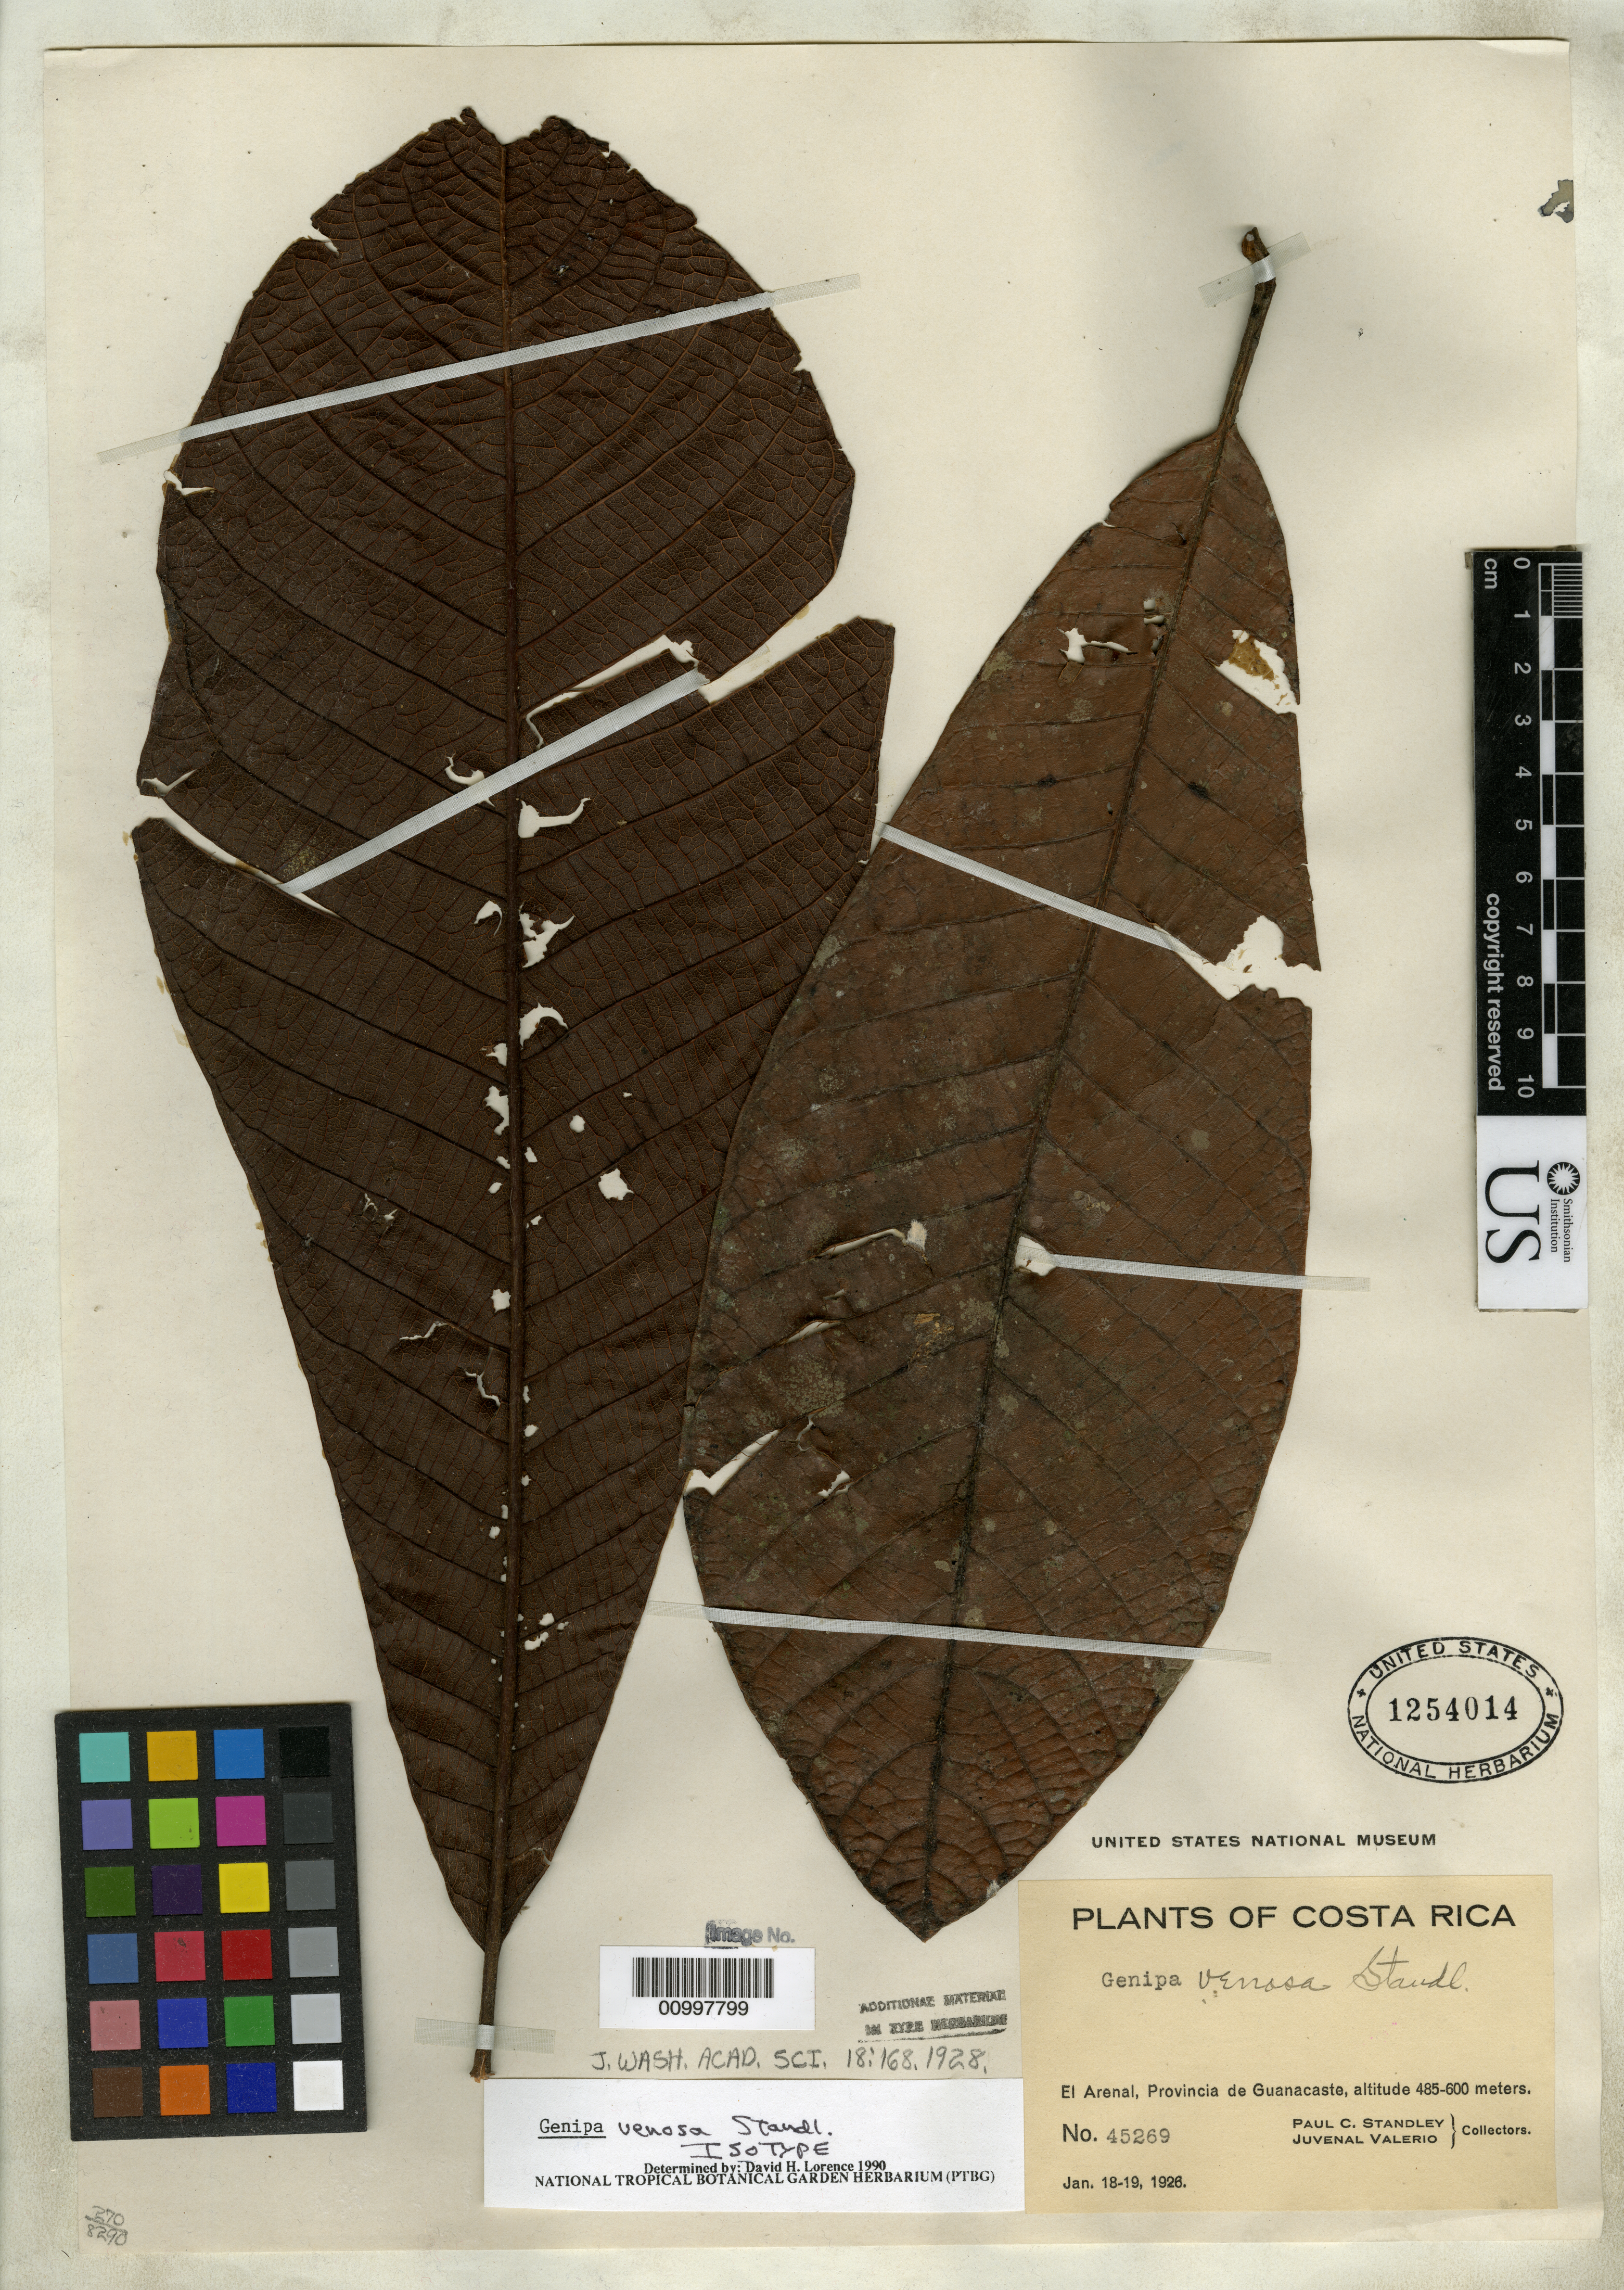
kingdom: Plantae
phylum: Tracheophyta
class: Magnoliopsida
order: Gentianales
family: Rubiaceae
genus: Genipa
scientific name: Genipa venosa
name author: Standl.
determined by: Lorence, David H., (PTBG), National Tropical Botanical Garden (UNITED STATES)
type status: Isotype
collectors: P. C. Standley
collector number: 45269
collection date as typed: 18 Jan 1926 to 19 Jan 1926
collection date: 1926-01-18/1926-01-19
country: Costa Rica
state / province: Guanacaste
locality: El Arenal.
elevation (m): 485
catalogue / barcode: US 1254014